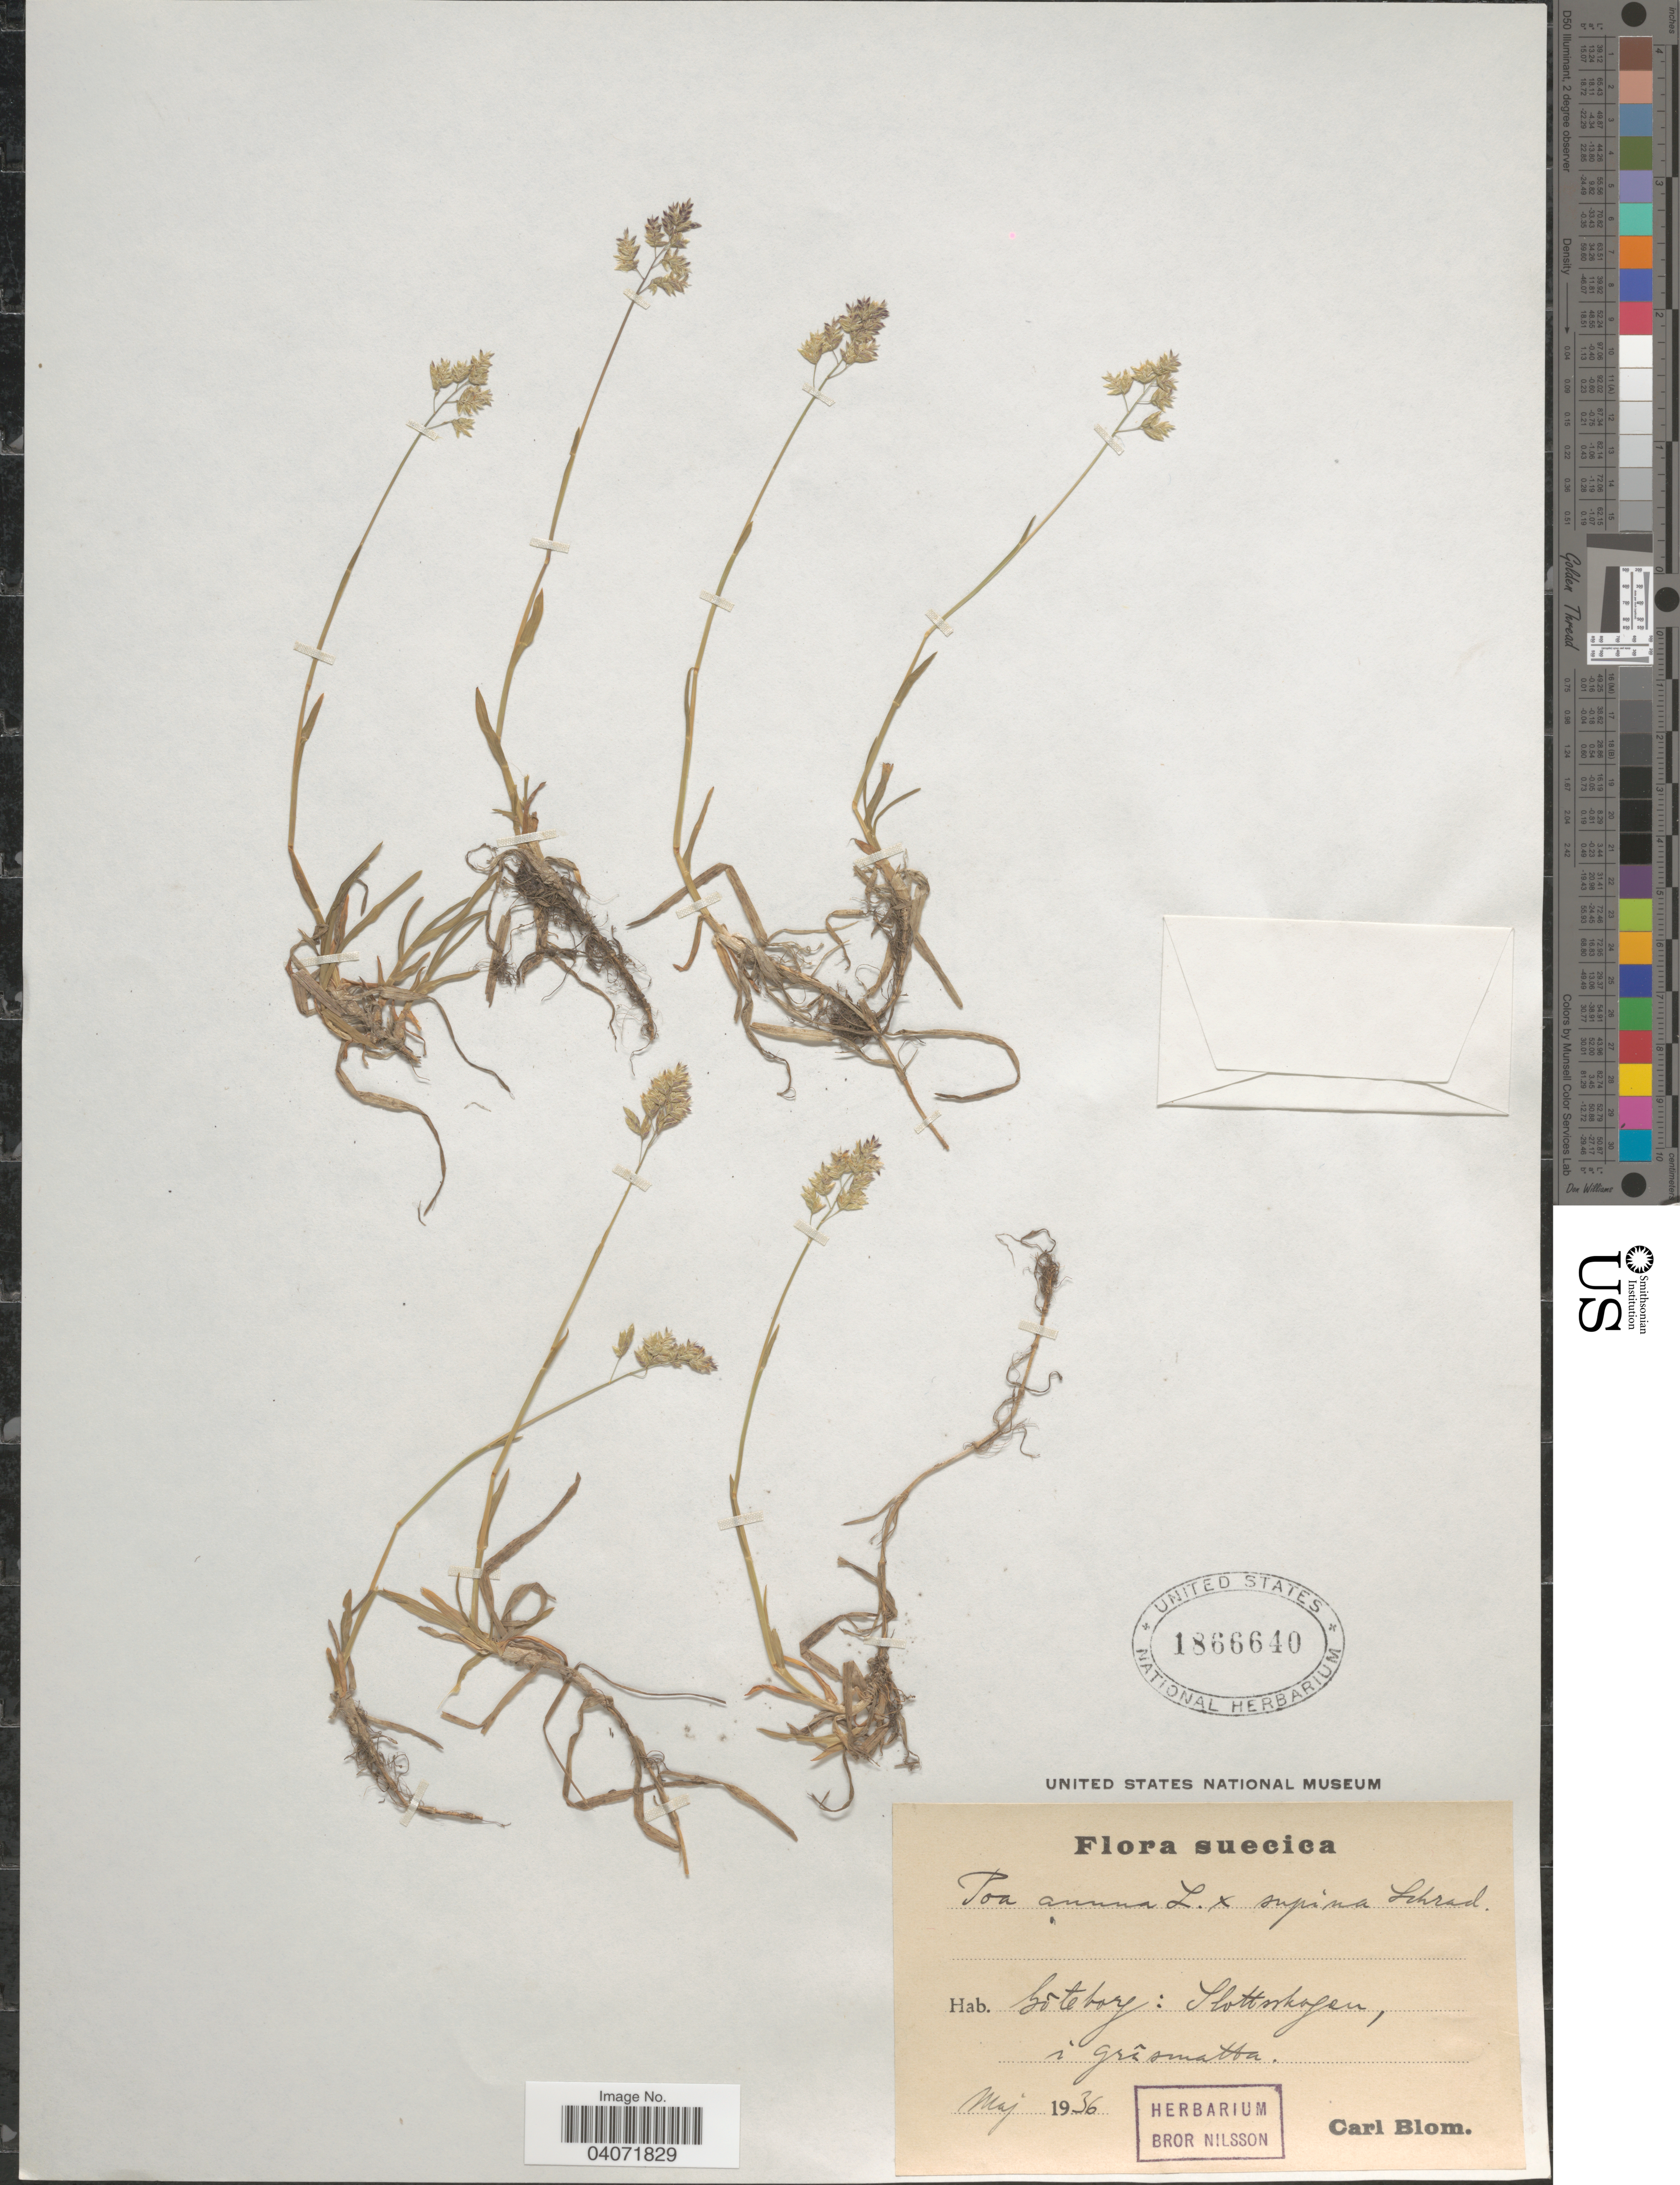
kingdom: Plantae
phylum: Tracheophyta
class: Liliopsida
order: Poales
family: Poaceae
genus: Poa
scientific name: Poa nannfeldtii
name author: (H. Scholz ex Val.N.Tikhomirov) Nosov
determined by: Soreng, Robert J., Research Associate (BOT), Smithsonian Institution - National Museum of Natural History (UNITED STATES)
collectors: C. H. Blom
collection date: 1936-05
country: Sweden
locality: Suecica. Gõteborg: Slottsskogen, i grasmatta.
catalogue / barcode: US 1866640